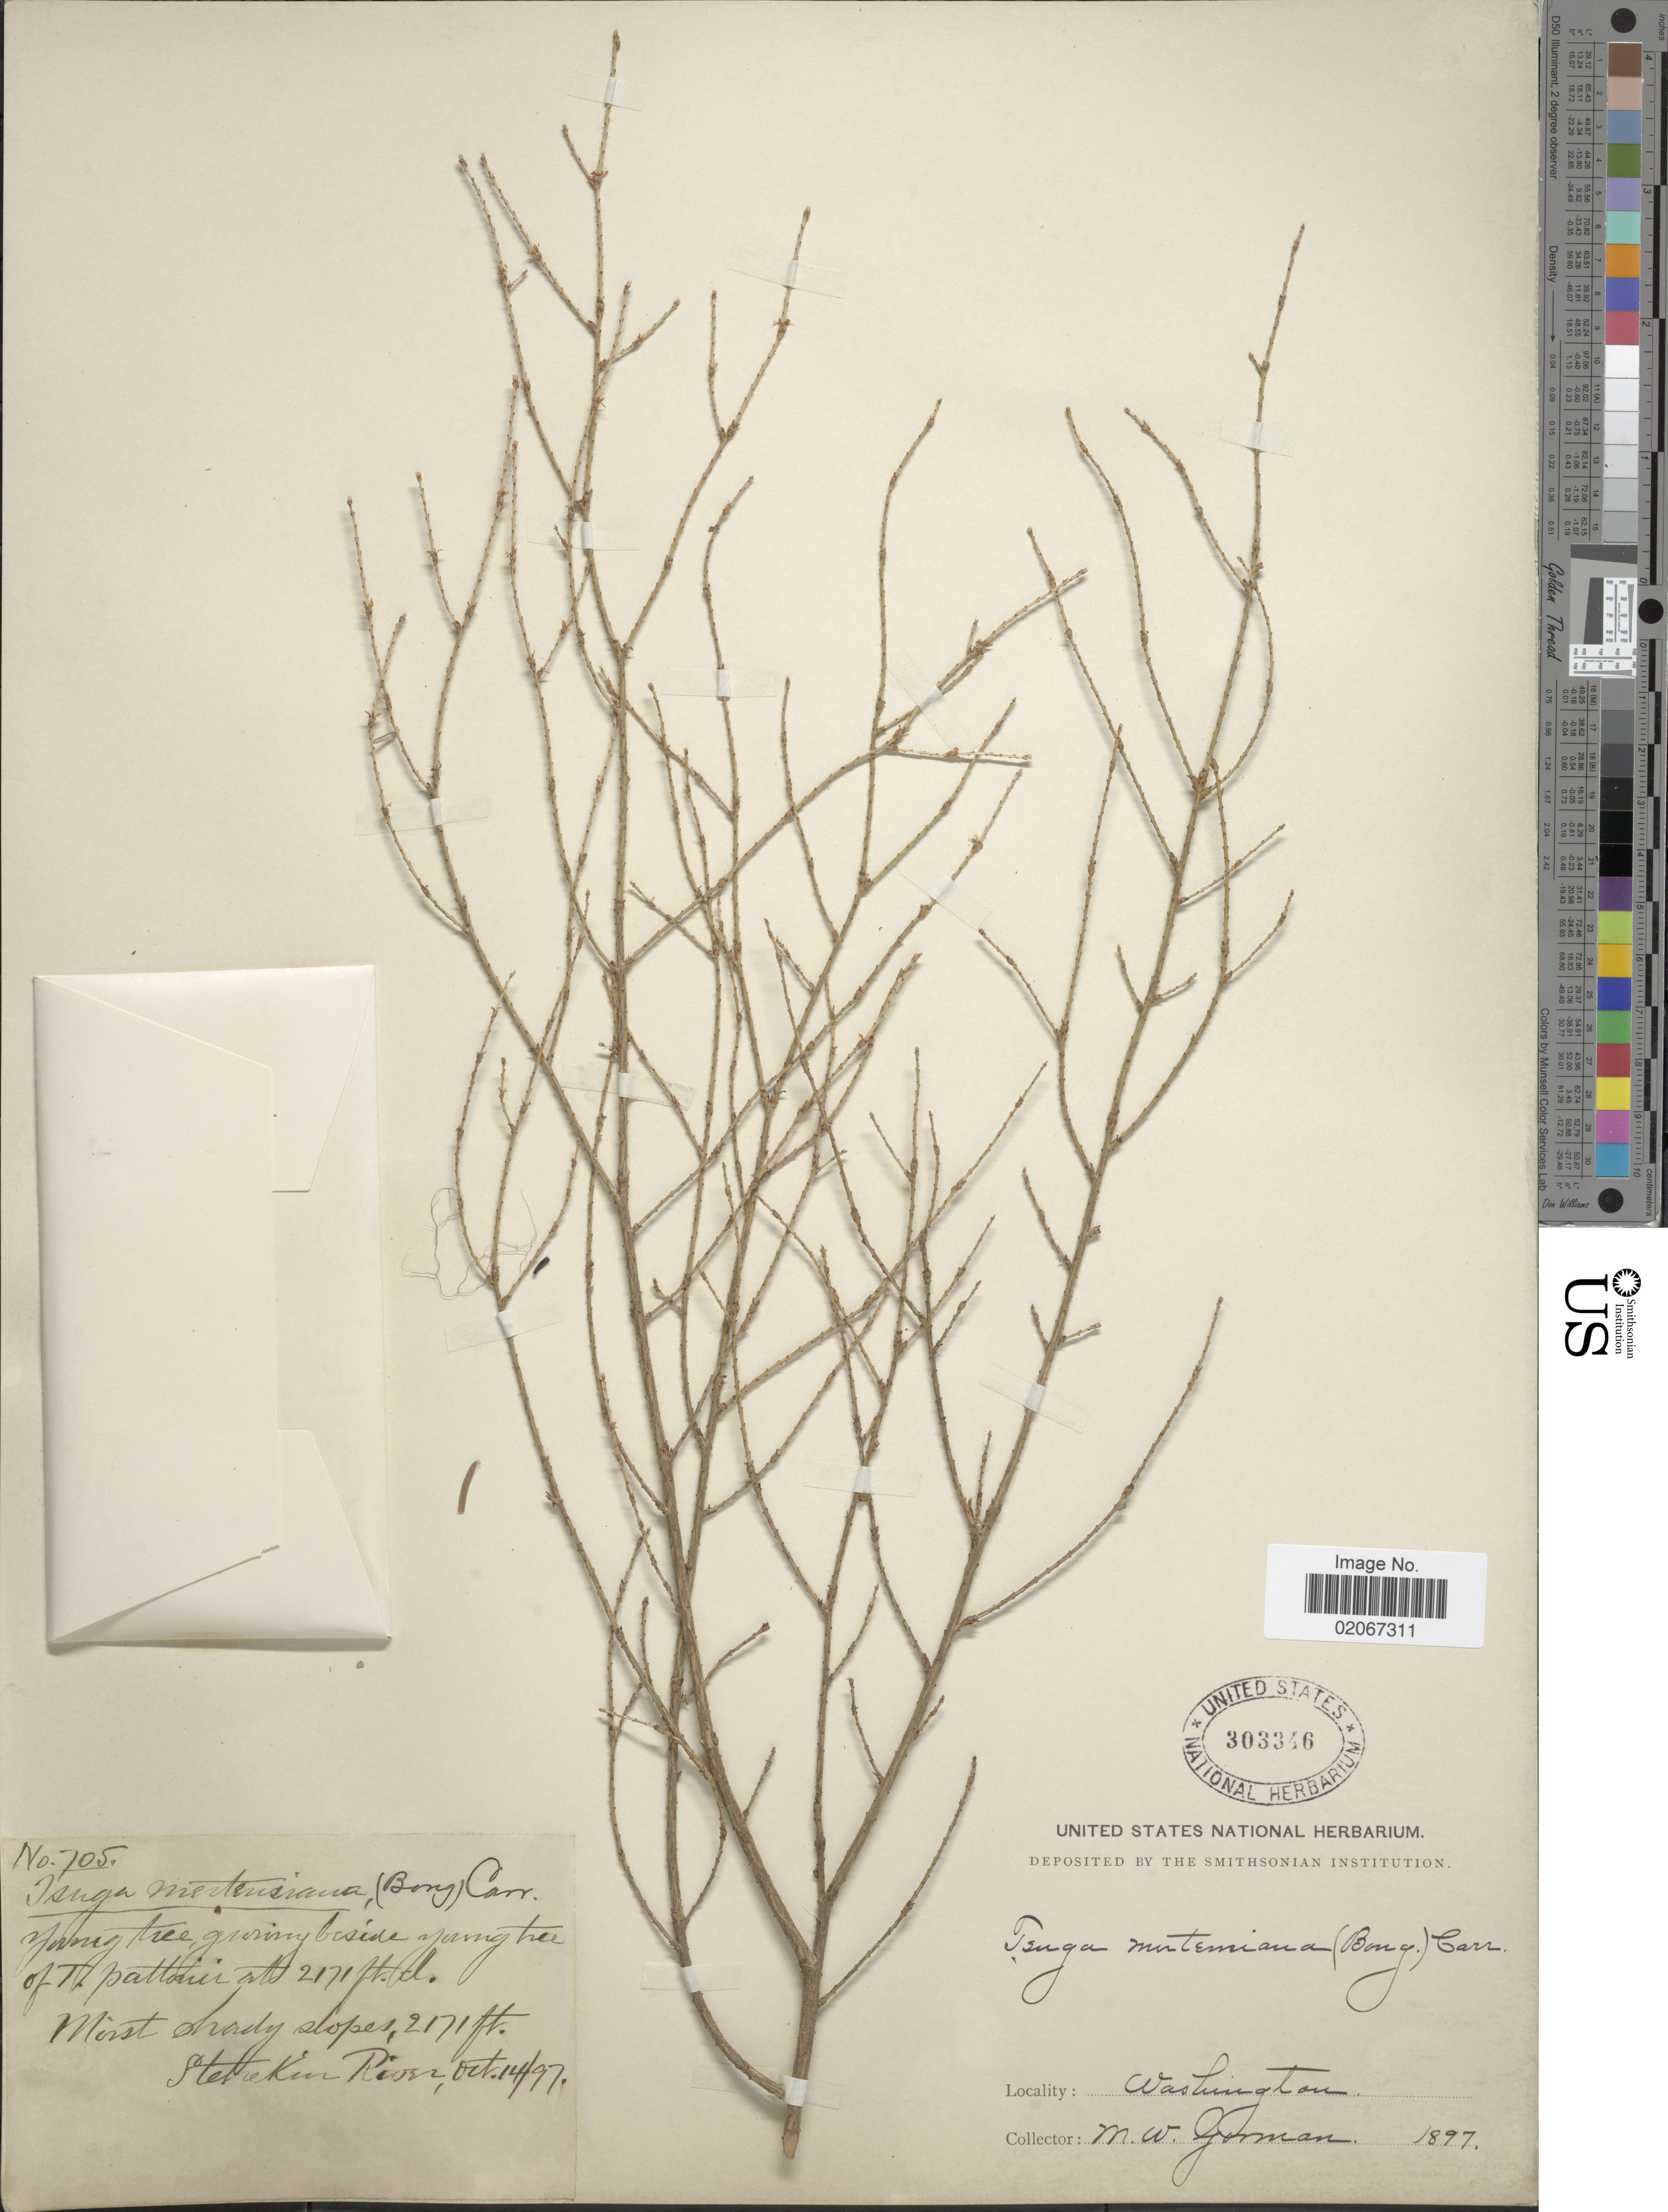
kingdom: Plantae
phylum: Tracheophyta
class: Pinopsida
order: Pinales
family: Pinaceae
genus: Tsuga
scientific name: Tsuga heterophylla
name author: (Raf.) Sarg.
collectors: M. W. Gorman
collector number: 705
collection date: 1897-10-14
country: United States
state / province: Washington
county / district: Chelan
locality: Moist shady slopes. Stehekin River.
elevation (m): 662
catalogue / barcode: US 303346